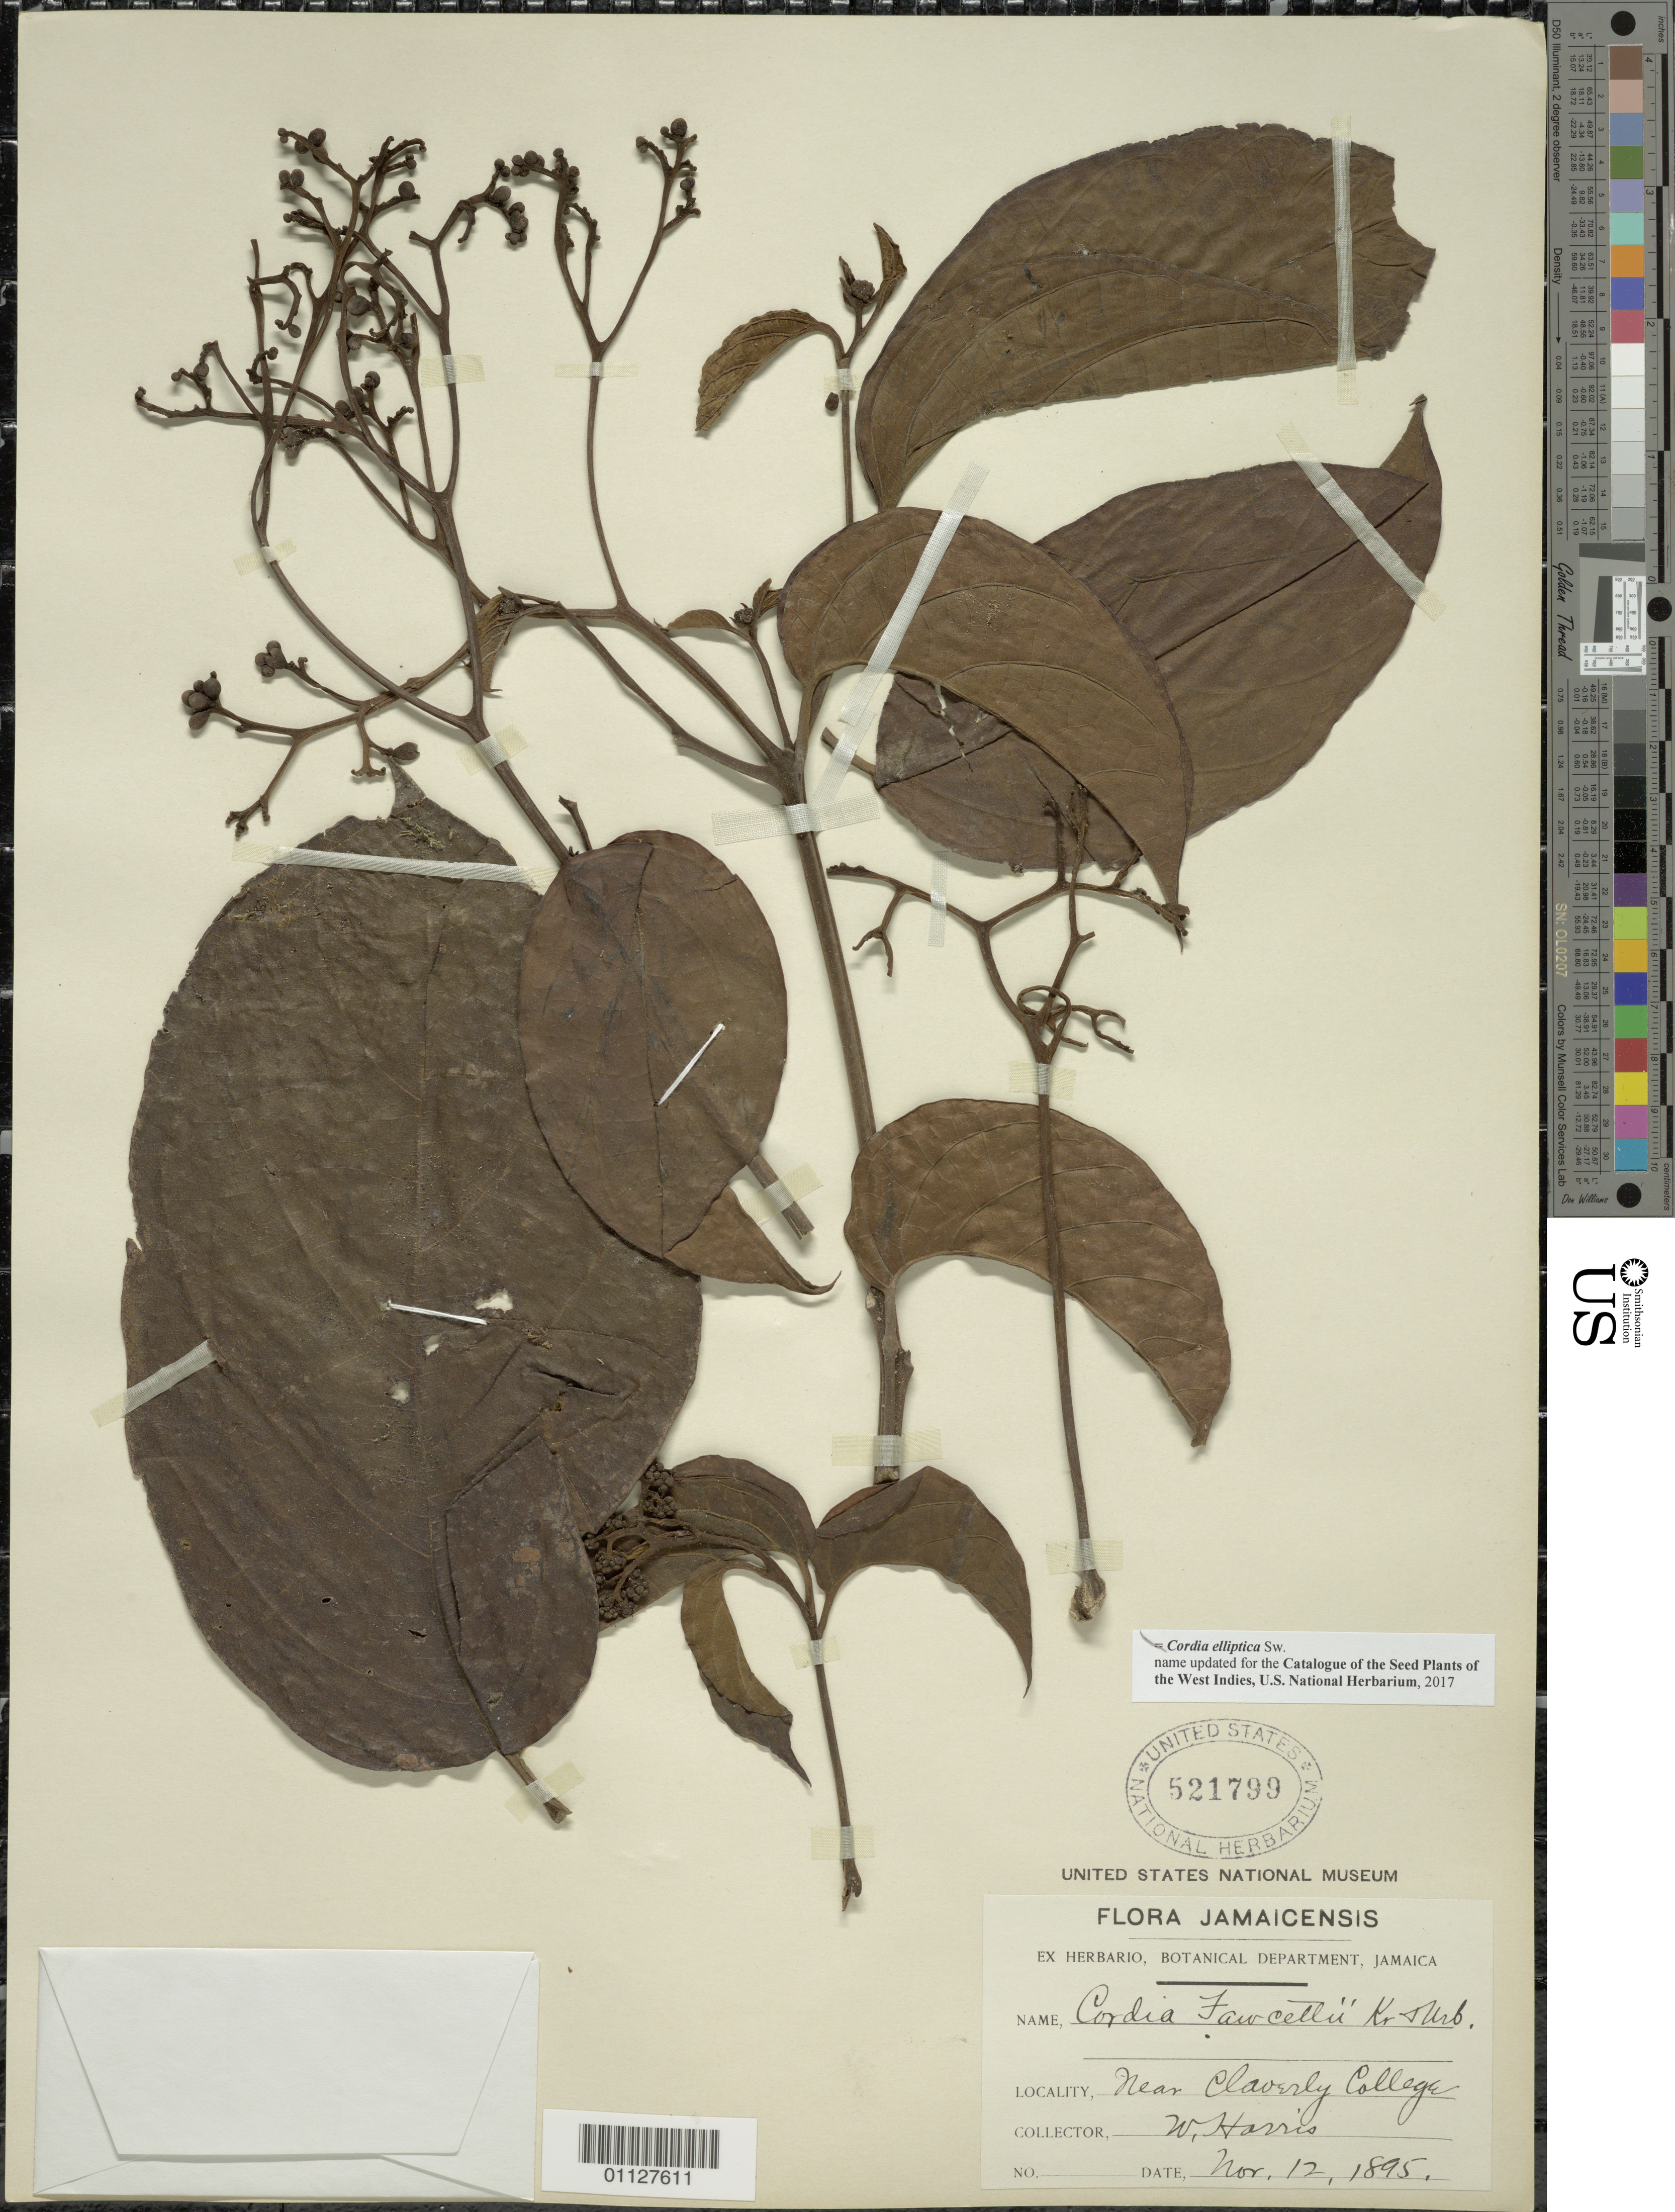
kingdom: Plantae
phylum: Tracheophyta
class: Magnoliopsida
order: Boraginales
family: Cordiaceae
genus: Cordia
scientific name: Cordia elliptica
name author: Sw.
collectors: W. Harris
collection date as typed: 12 Nov 1895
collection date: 1895-11-12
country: Jamaica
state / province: Portland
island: Jamaica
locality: Near Claverty Cottage.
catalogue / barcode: US 521799